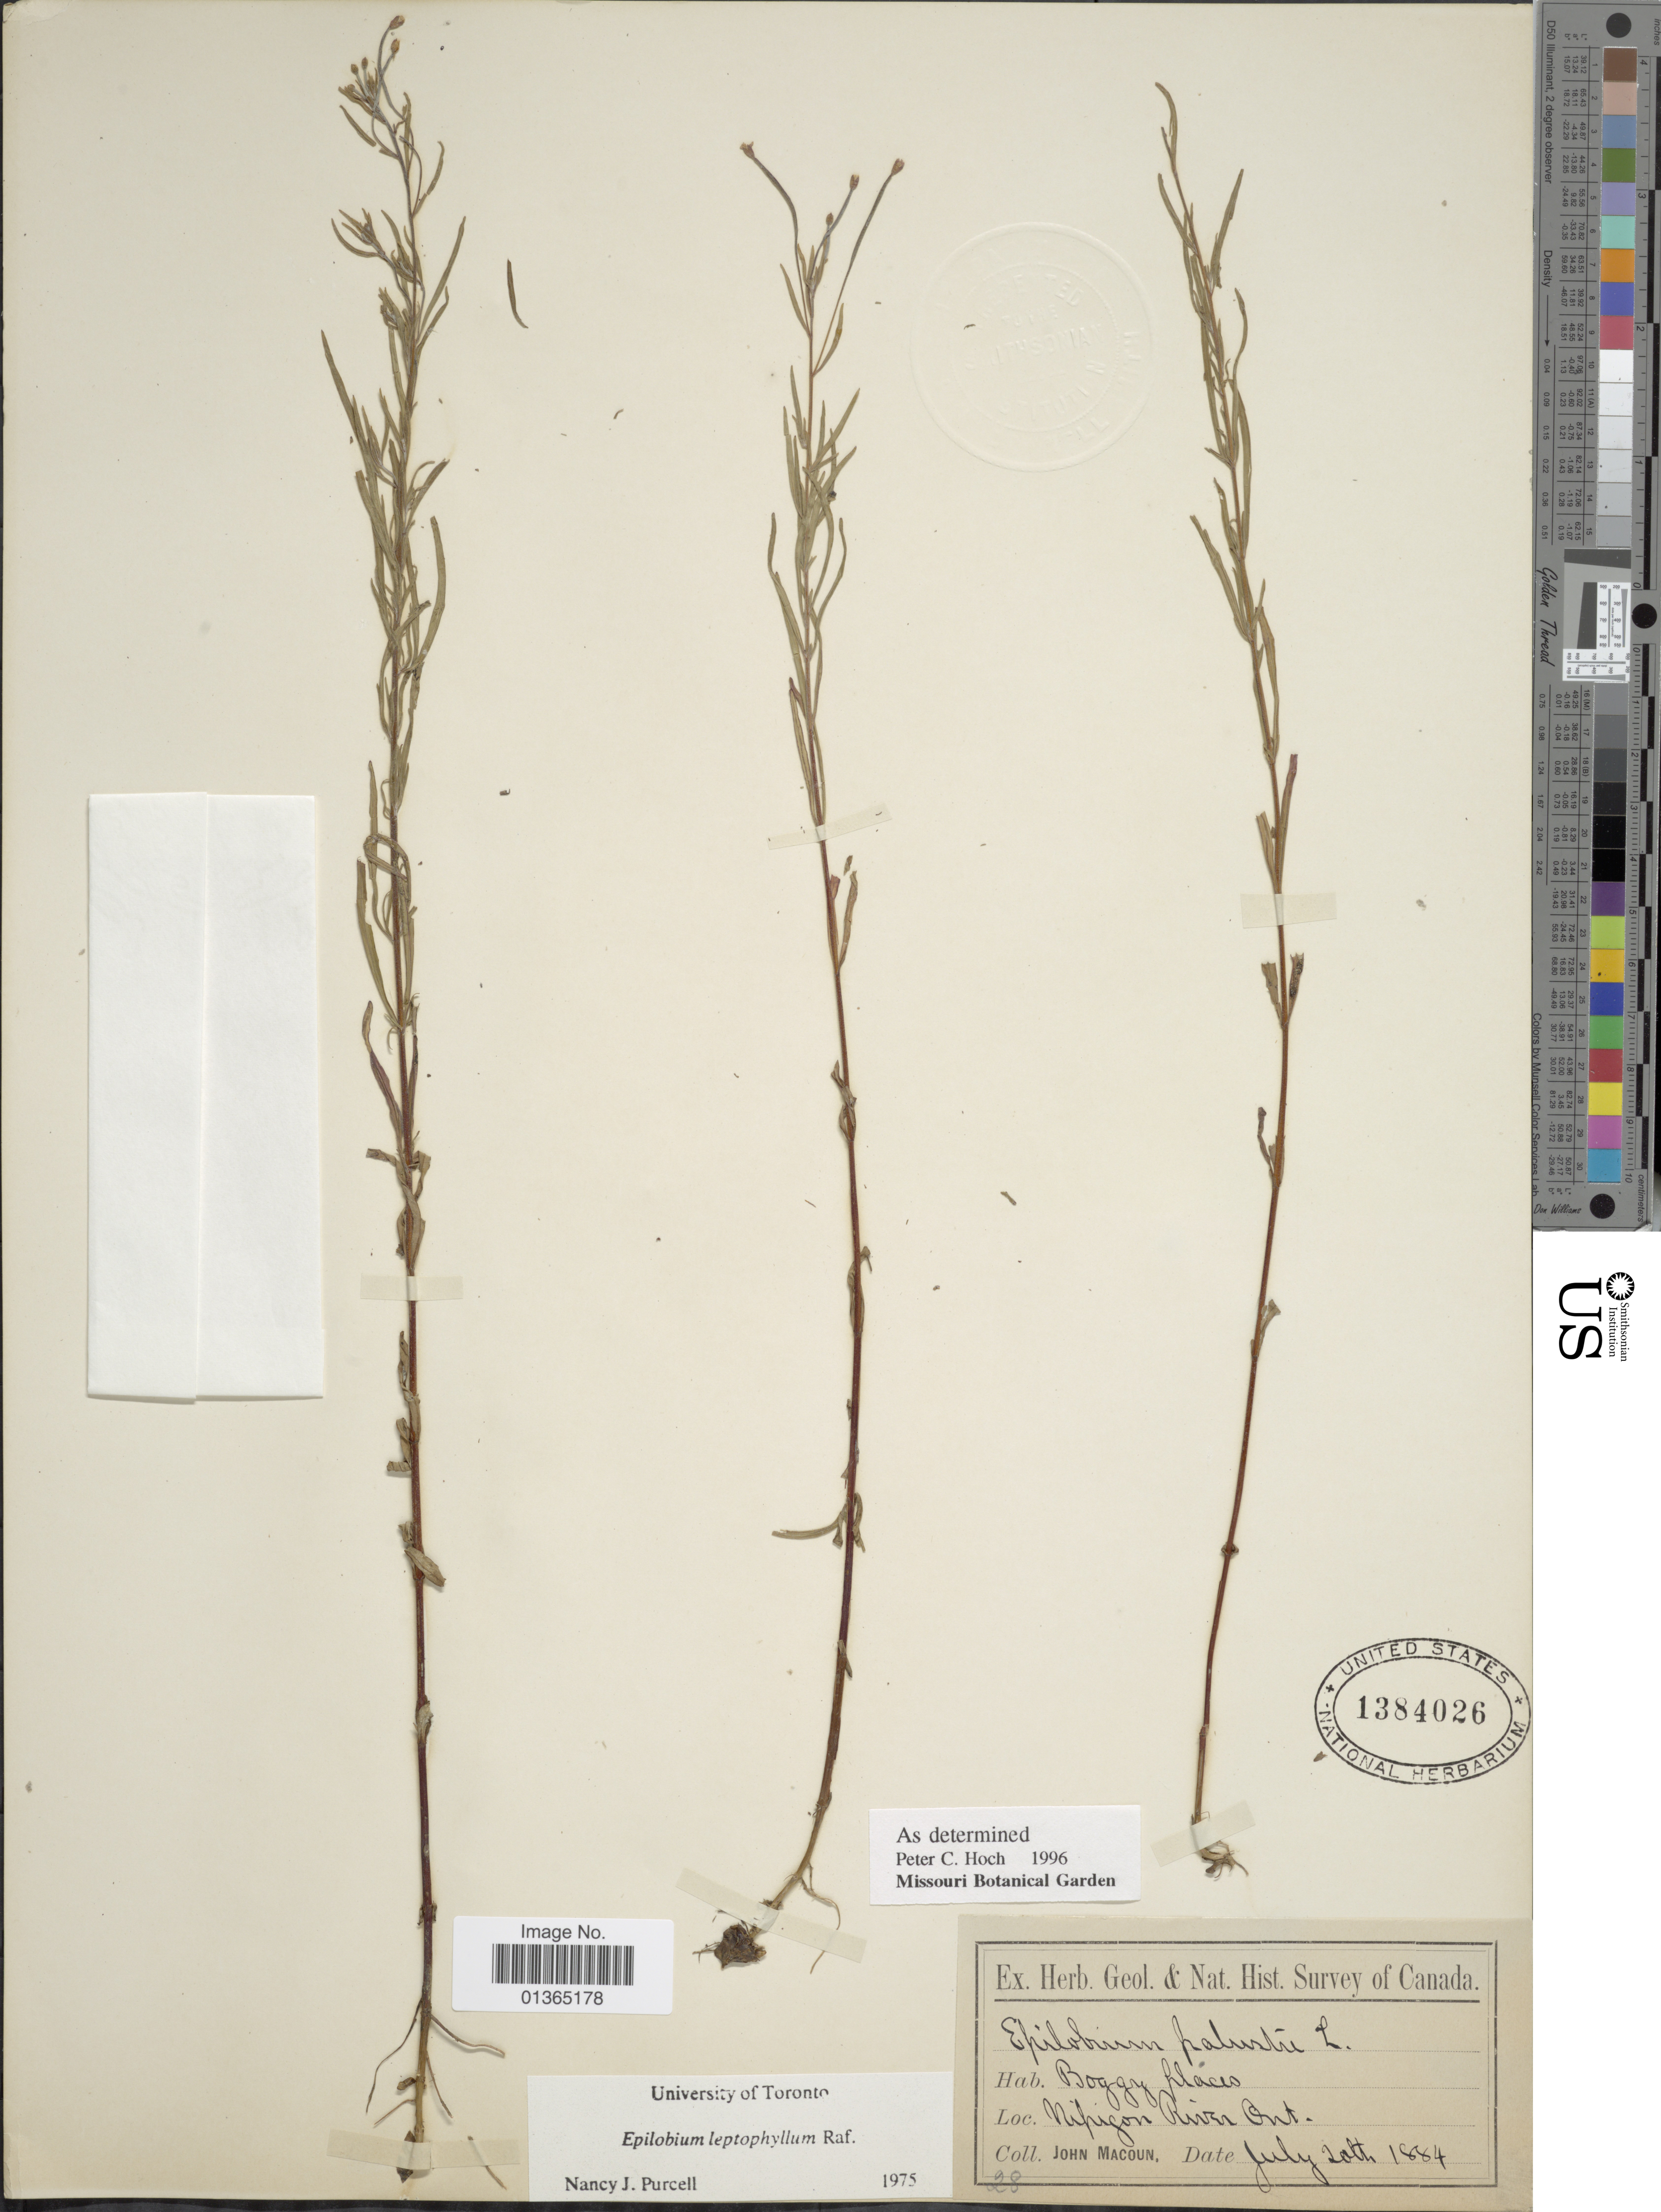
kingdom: Plantae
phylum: Tracheophyta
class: Magnoliopsida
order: Myrtales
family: Onagraceae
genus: Epilobium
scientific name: Epilobium leptophyllum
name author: Raf.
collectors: J. Macoun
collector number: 28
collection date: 1884-07-20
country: Canada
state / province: Ontario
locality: Nipigon River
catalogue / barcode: US 1384026